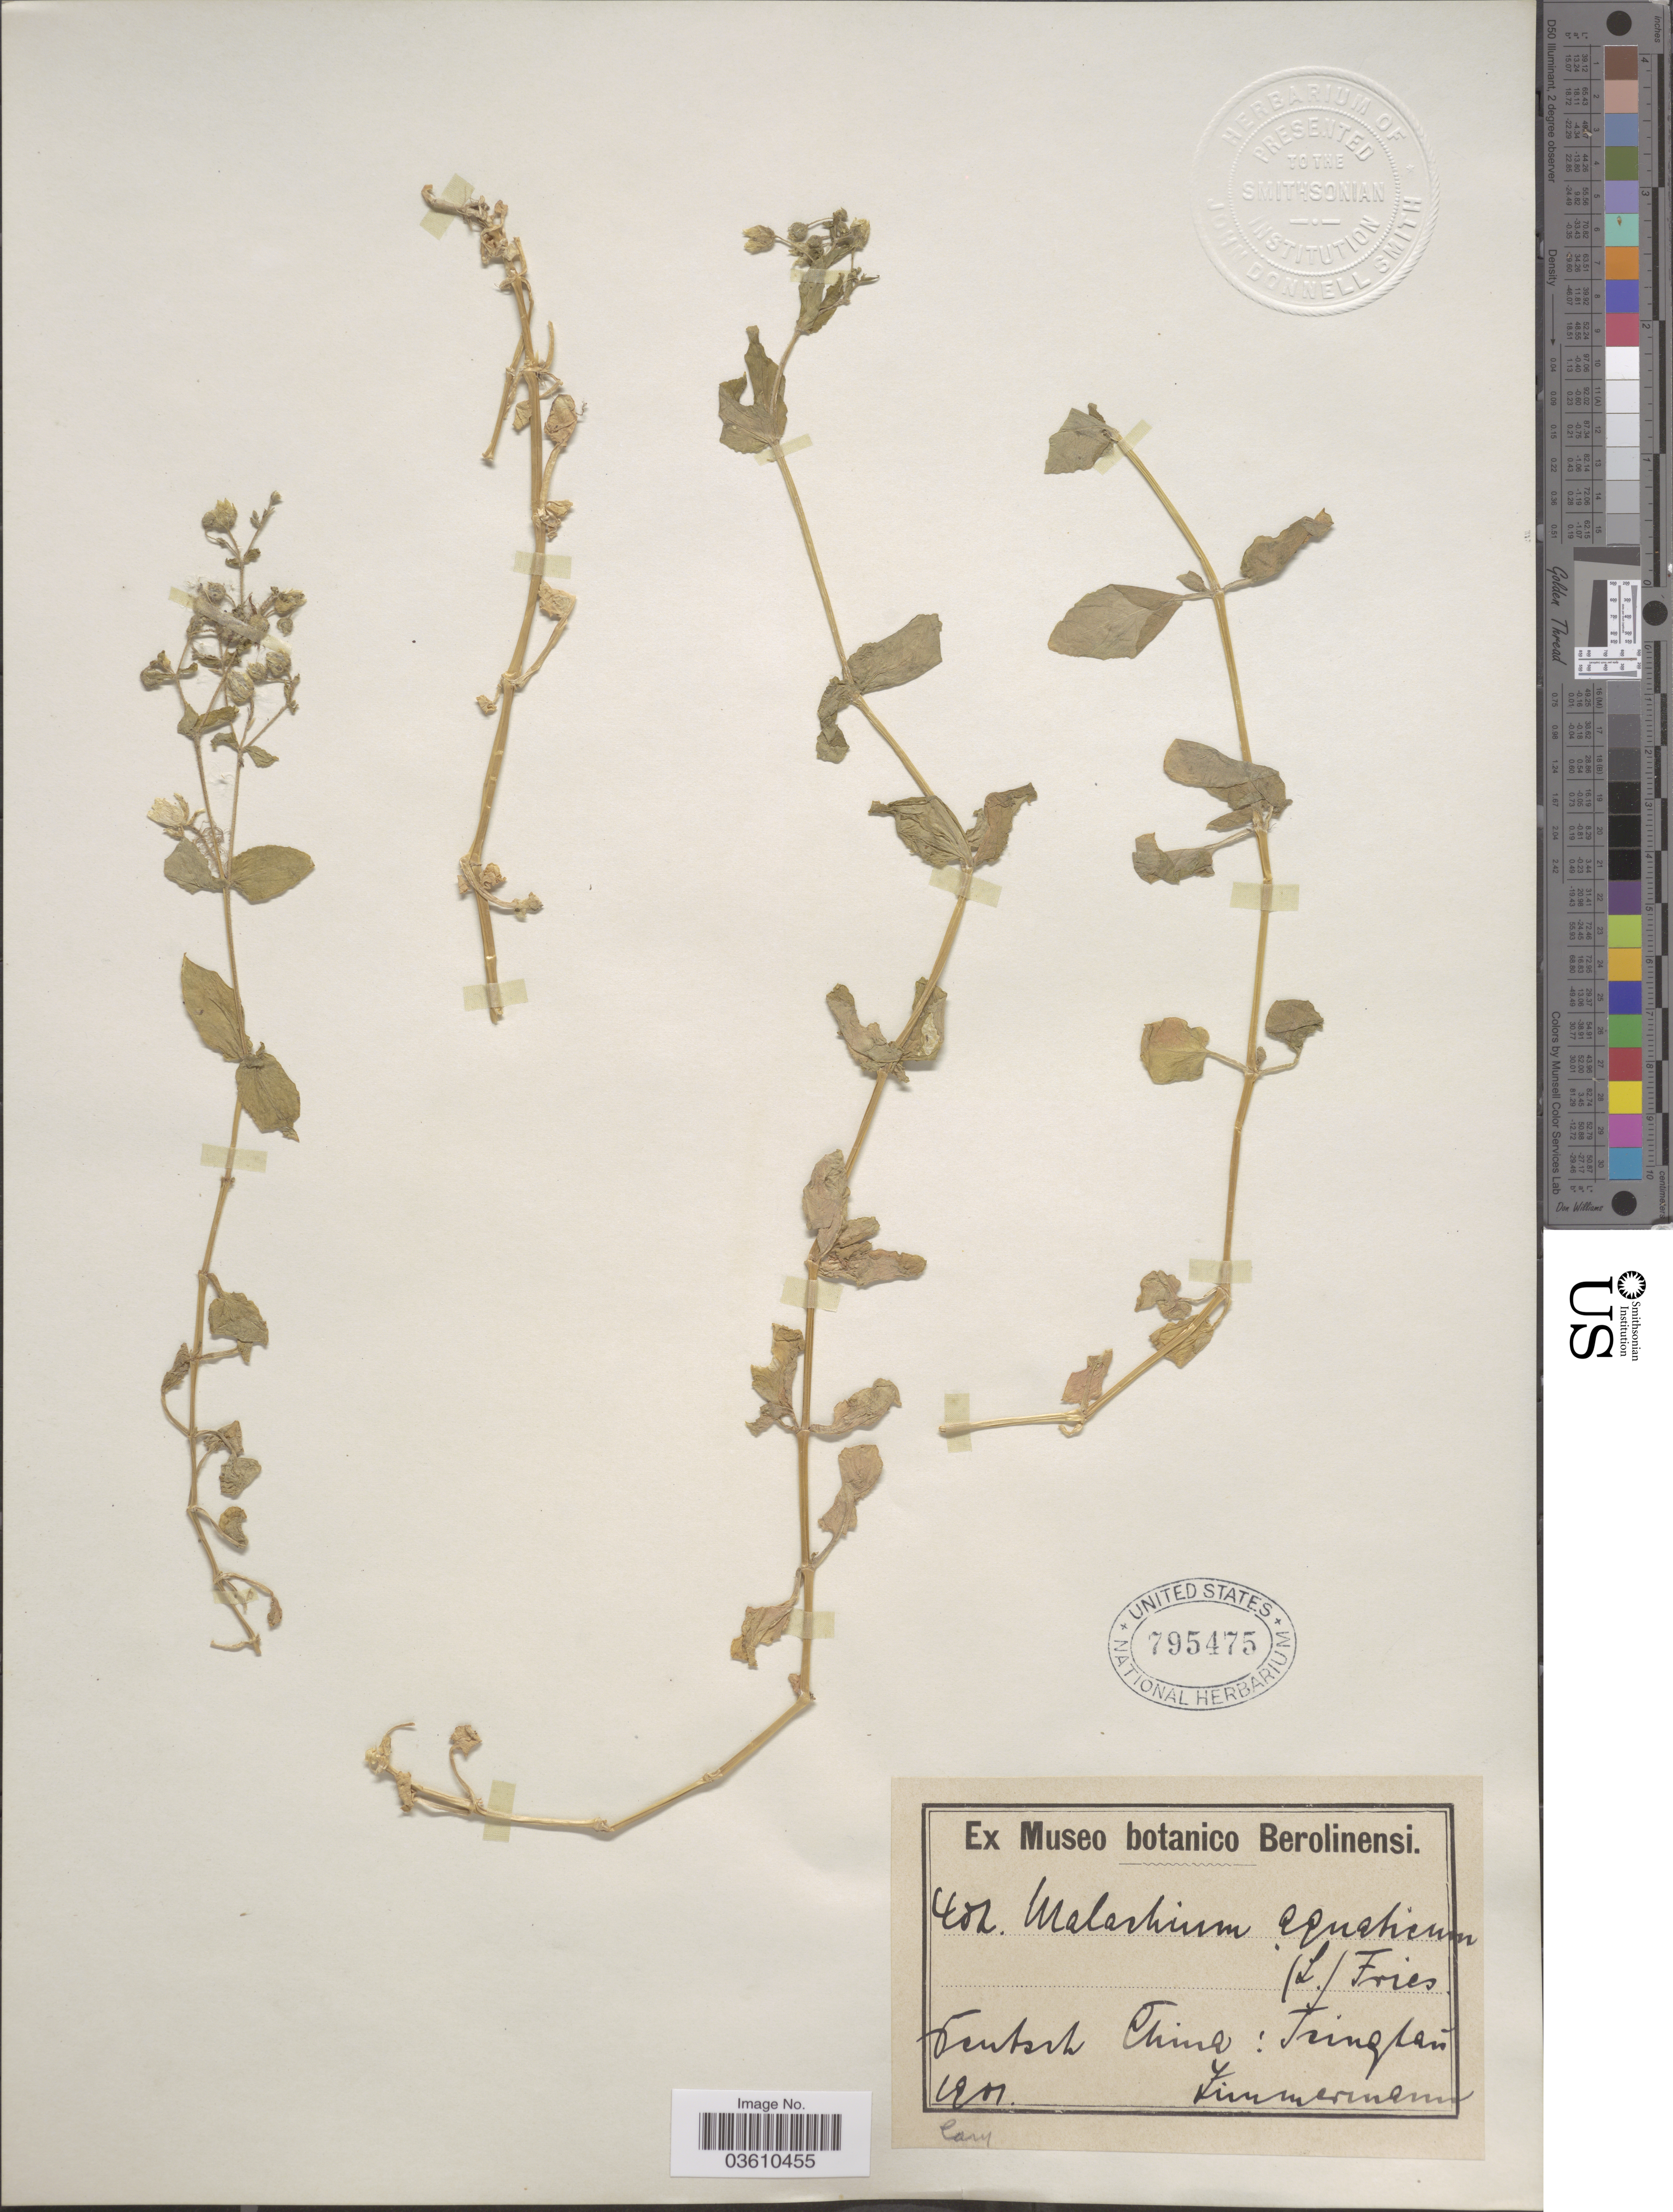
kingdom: Plantae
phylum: Tracheophyta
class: Magnoliopsida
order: Caryophyllales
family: Caryophyllaceae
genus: Stellaria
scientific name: Stellaria aquatica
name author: L.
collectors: -. Zimmermann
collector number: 402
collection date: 1901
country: China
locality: Deutsch China: Tsingtaú.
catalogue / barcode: US 795475